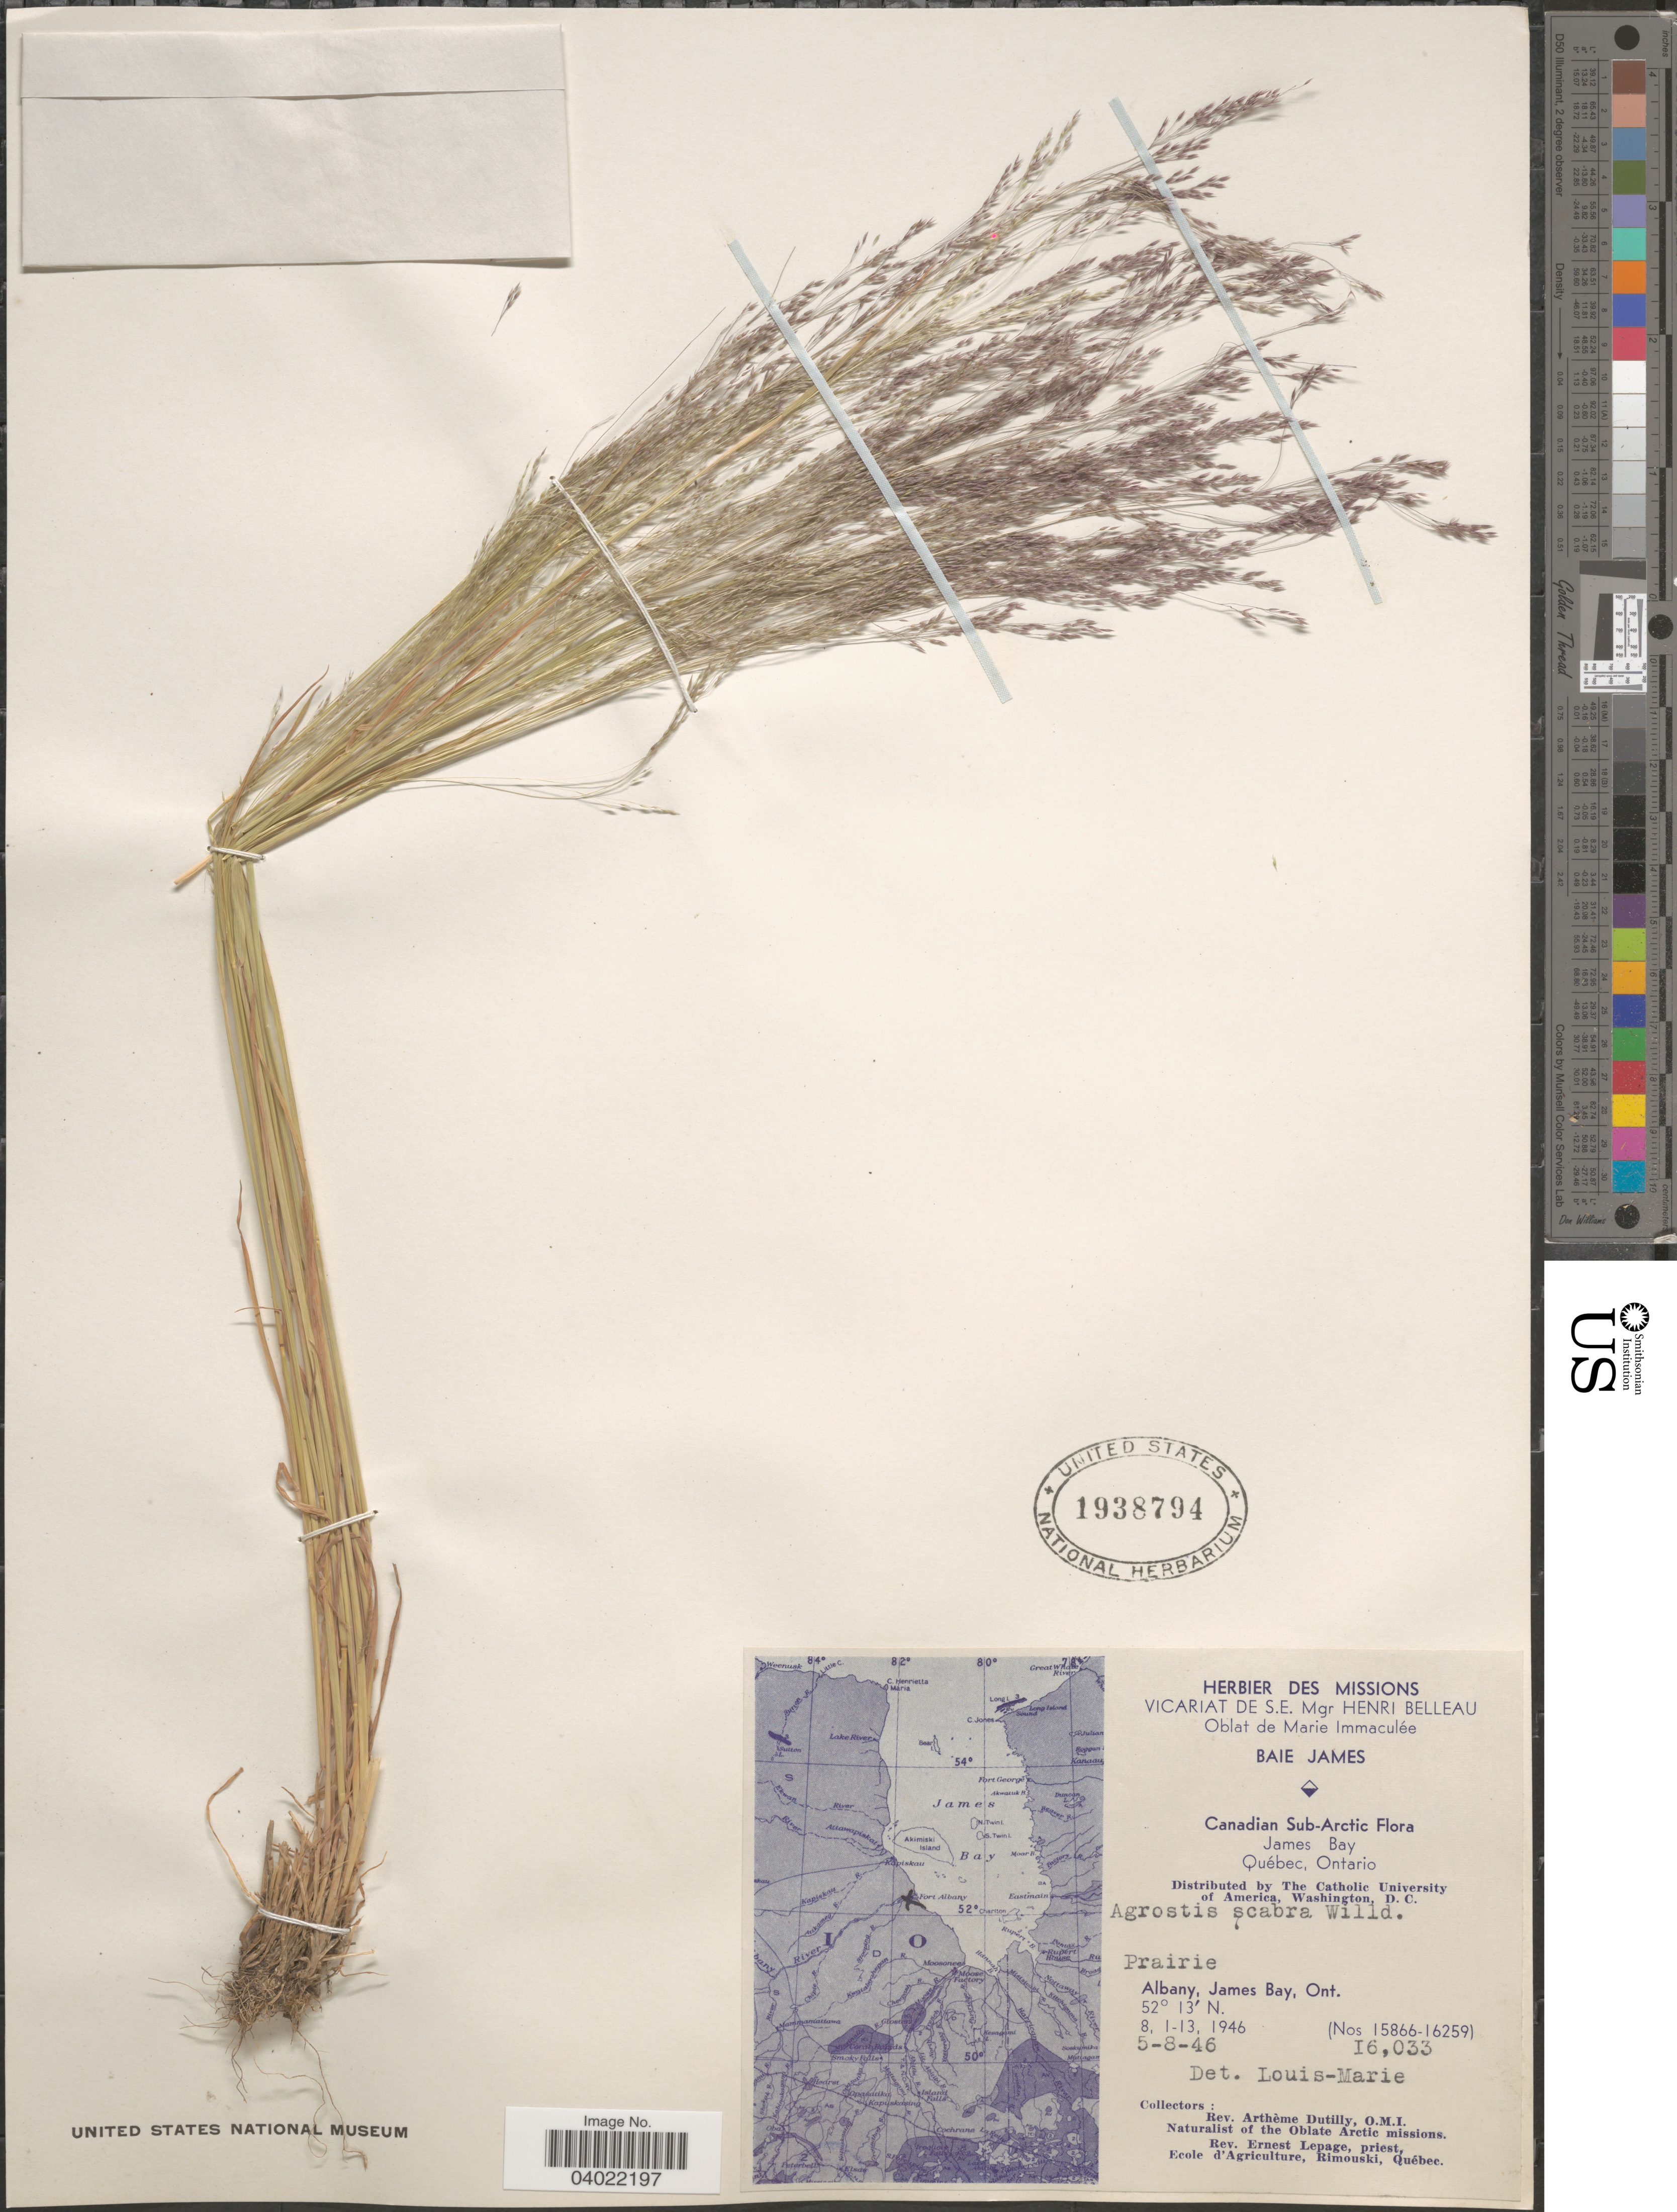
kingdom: Plantae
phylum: Tracheophyta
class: Liliopsida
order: Poales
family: Poaceae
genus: Agrostis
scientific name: Agrostis scabra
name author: Willd.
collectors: A. Dutilly & E. Lepage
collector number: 16033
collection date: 1946-08-05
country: Canada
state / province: Ontario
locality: Canadian Sub-Arctic. James Bay. Prairie. Albany.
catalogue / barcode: US 1938794